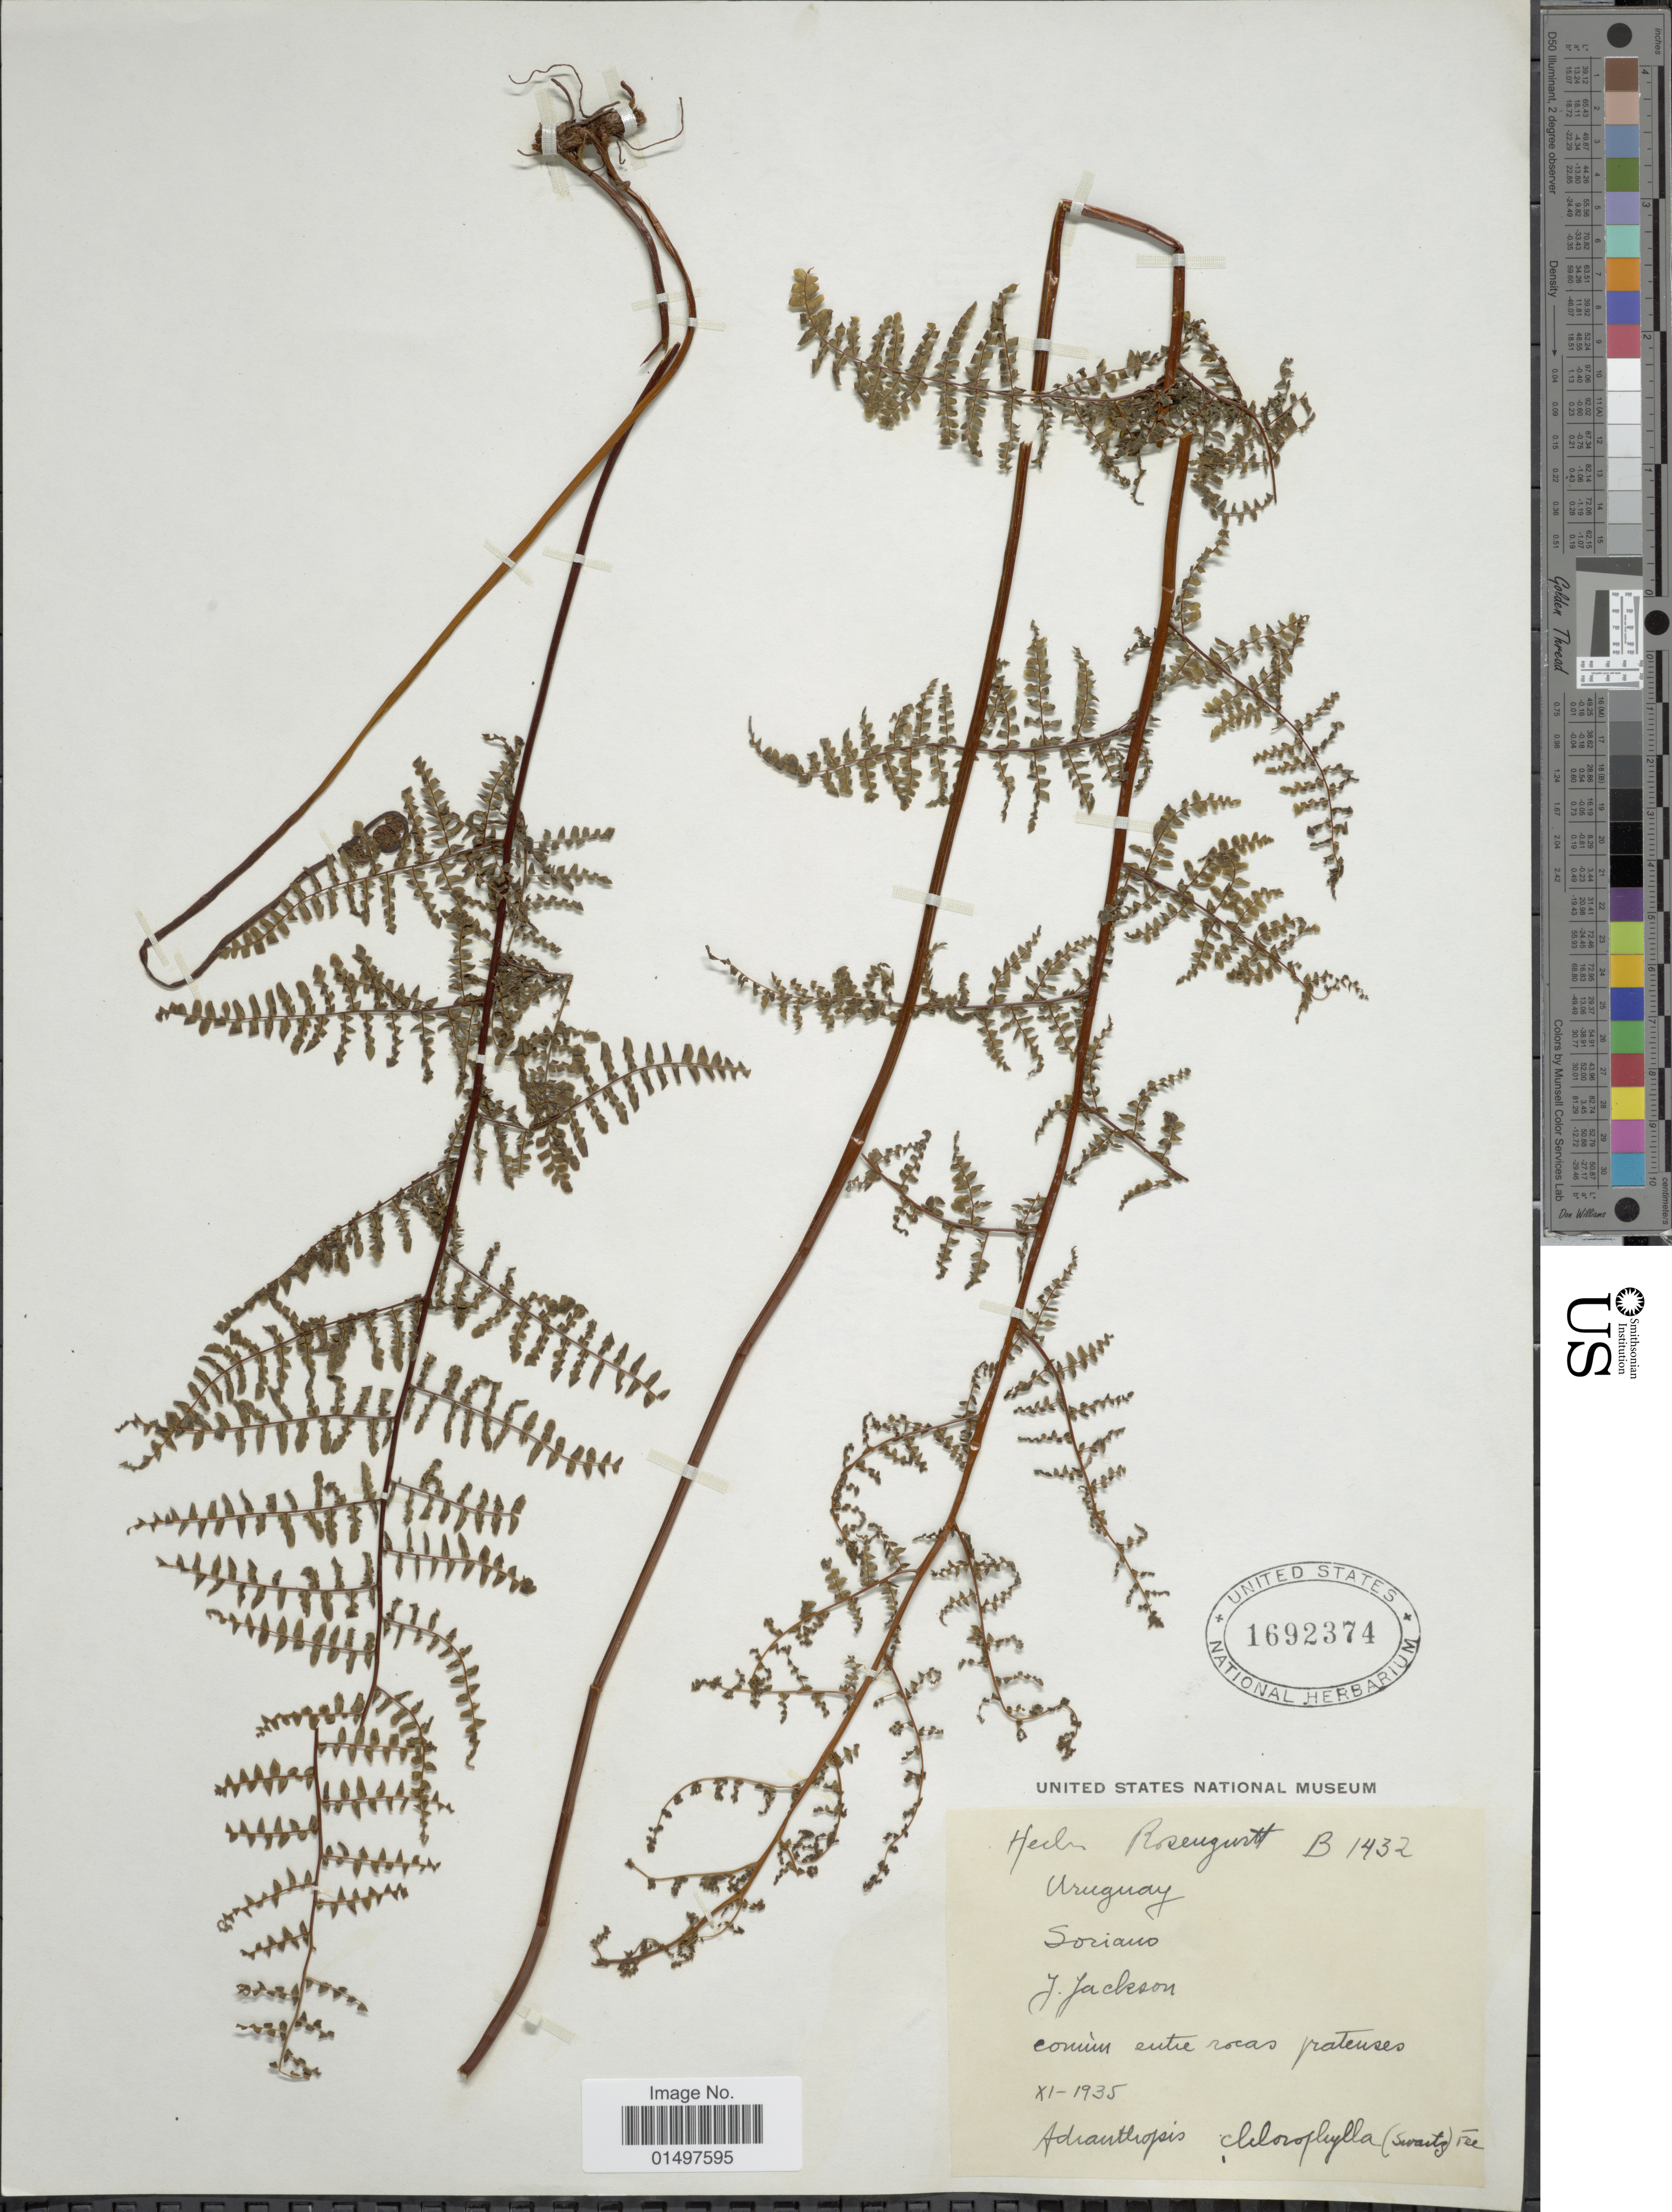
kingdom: Plantae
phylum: Tracheophyta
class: Polypodiopsida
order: Polypodiales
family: Pteridaceae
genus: Adiantopsis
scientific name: Adiantopsis chlorophylla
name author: (Sw.) Fée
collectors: J. Jackson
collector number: B1432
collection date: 1935-11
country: Uruguay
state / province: Soriano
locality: Conum entre rocas pratenses.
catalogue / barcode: US 1692374